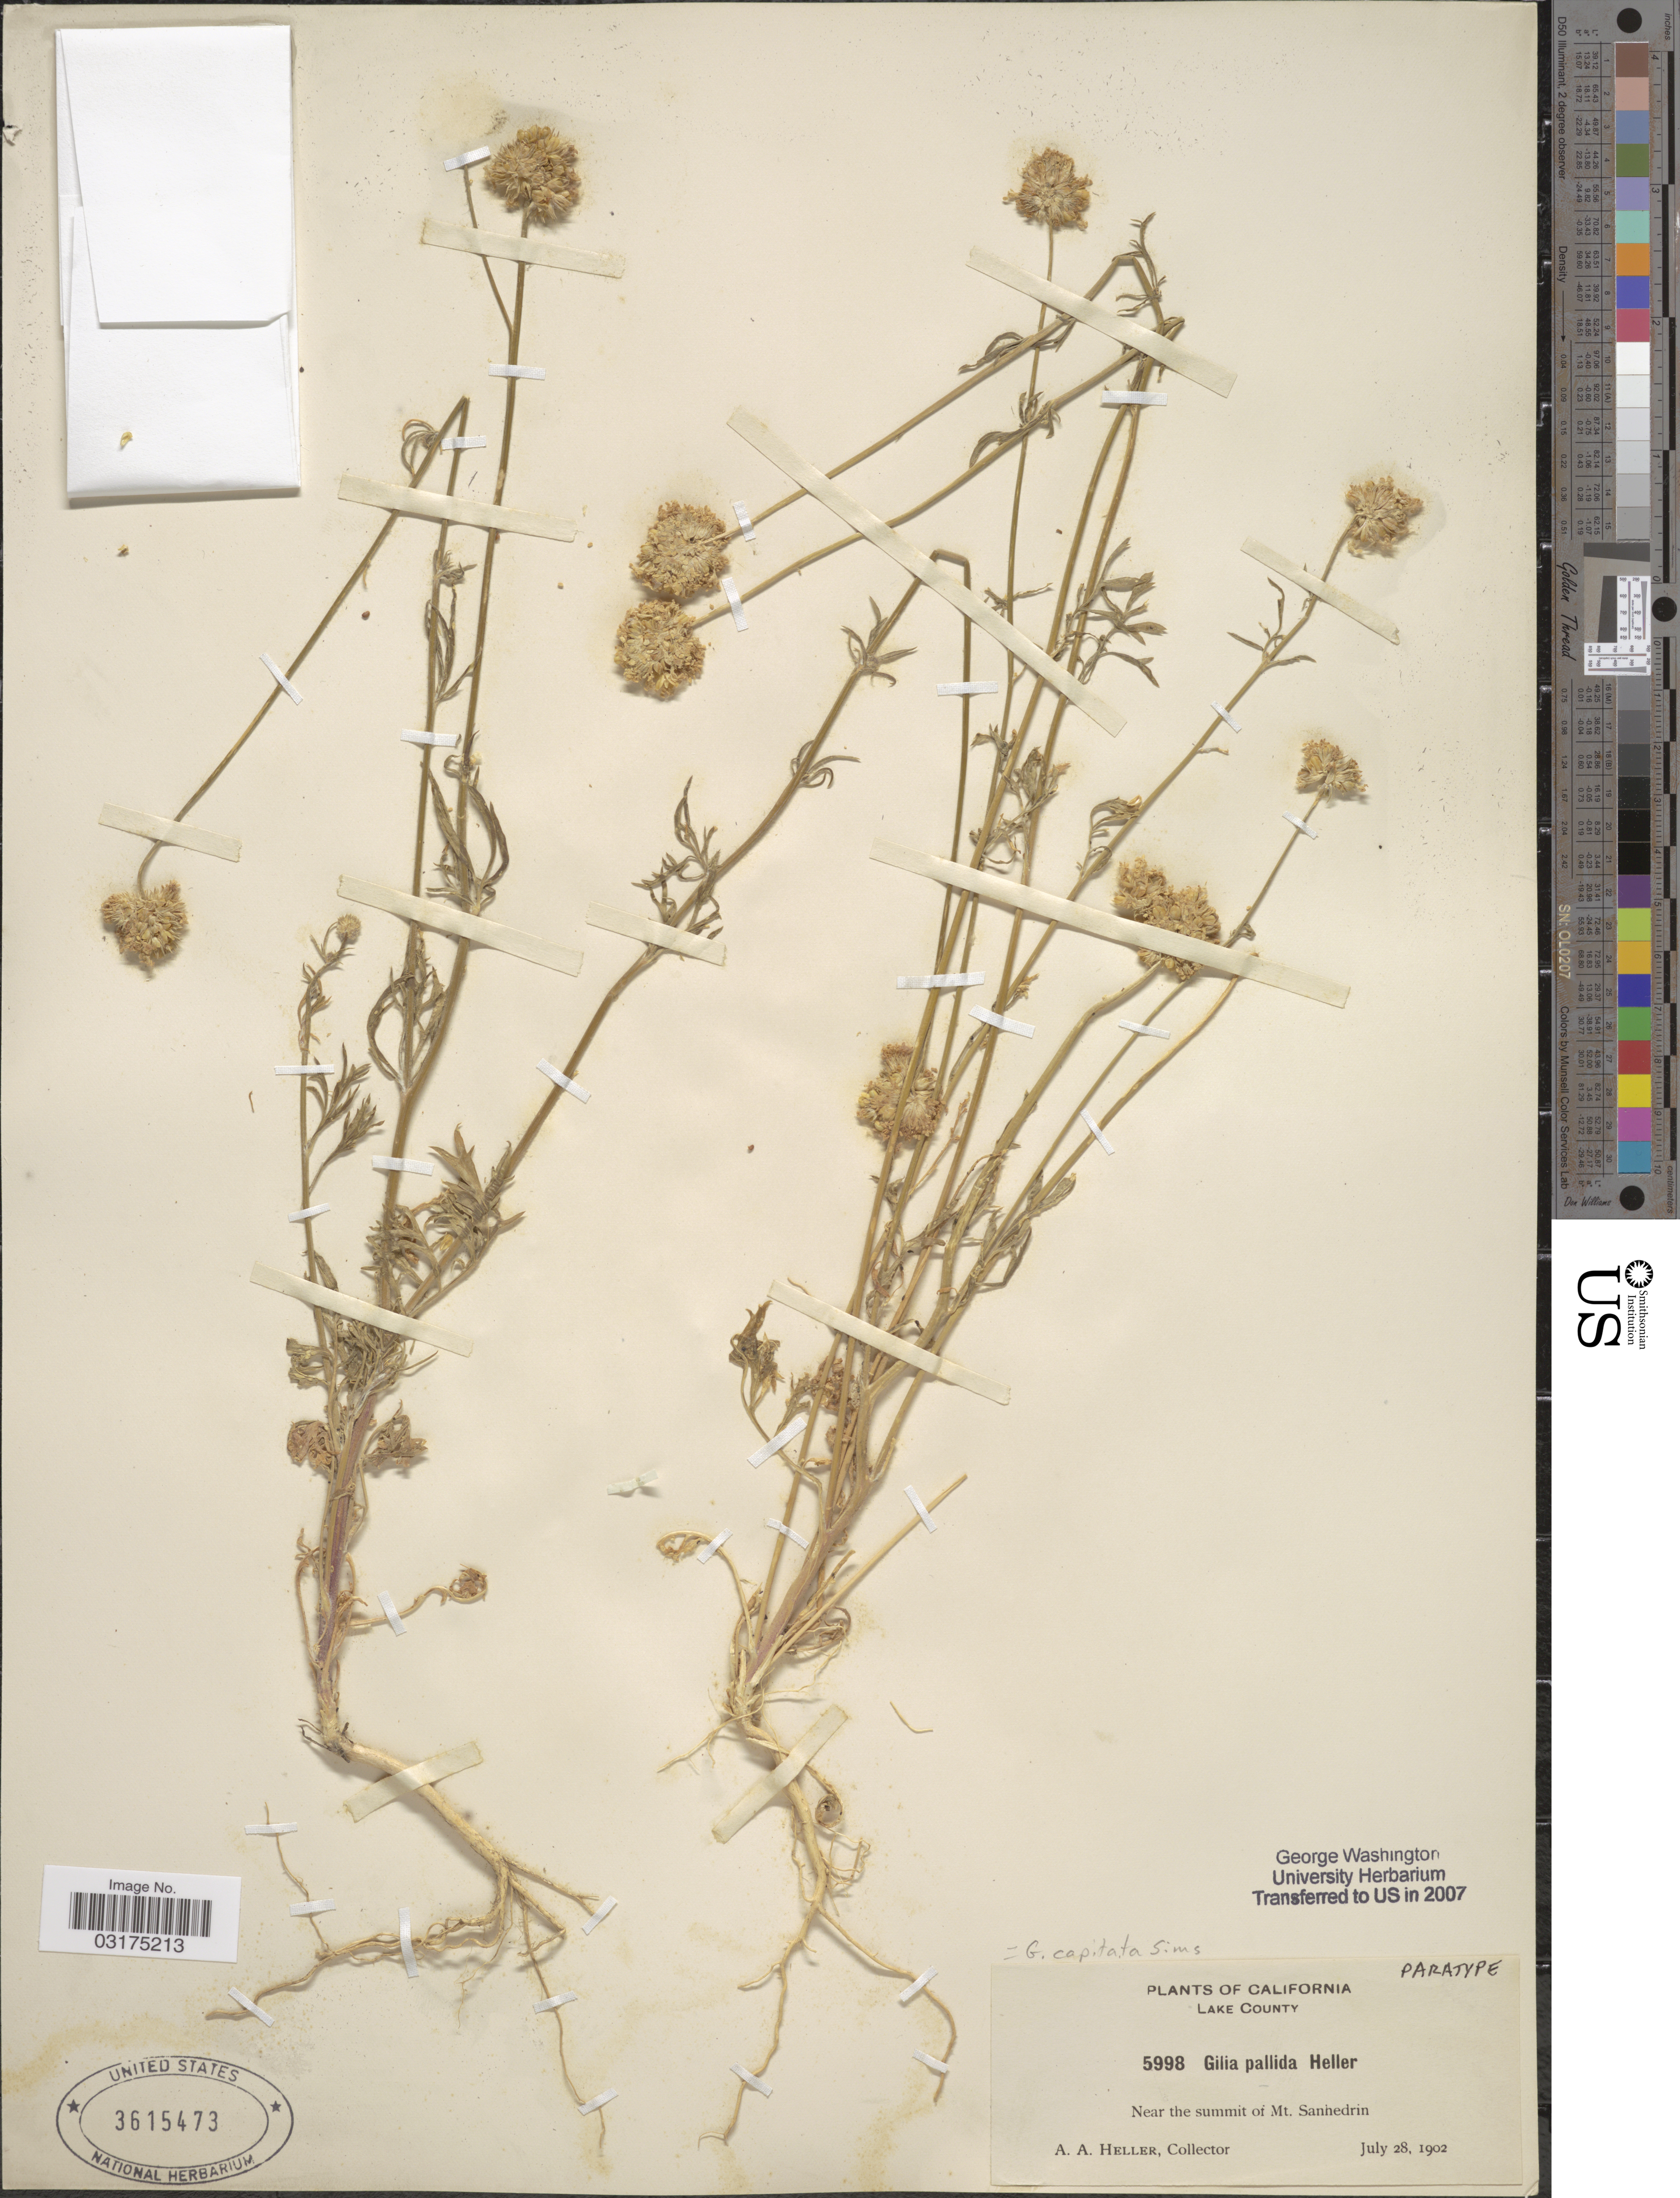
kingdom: Plantae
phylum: Tracheophyta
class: Magnoliopsida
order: Ericales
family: Polemoniaceae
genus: Gilia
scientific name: Gilia capitata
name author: Sims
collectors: A. A. Heller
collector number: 5998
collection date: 1902-07-28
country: United States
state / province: California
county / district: Lake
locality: Lake County, Near the summit of Mt. Sanhedrin.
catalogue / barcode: US 3615473